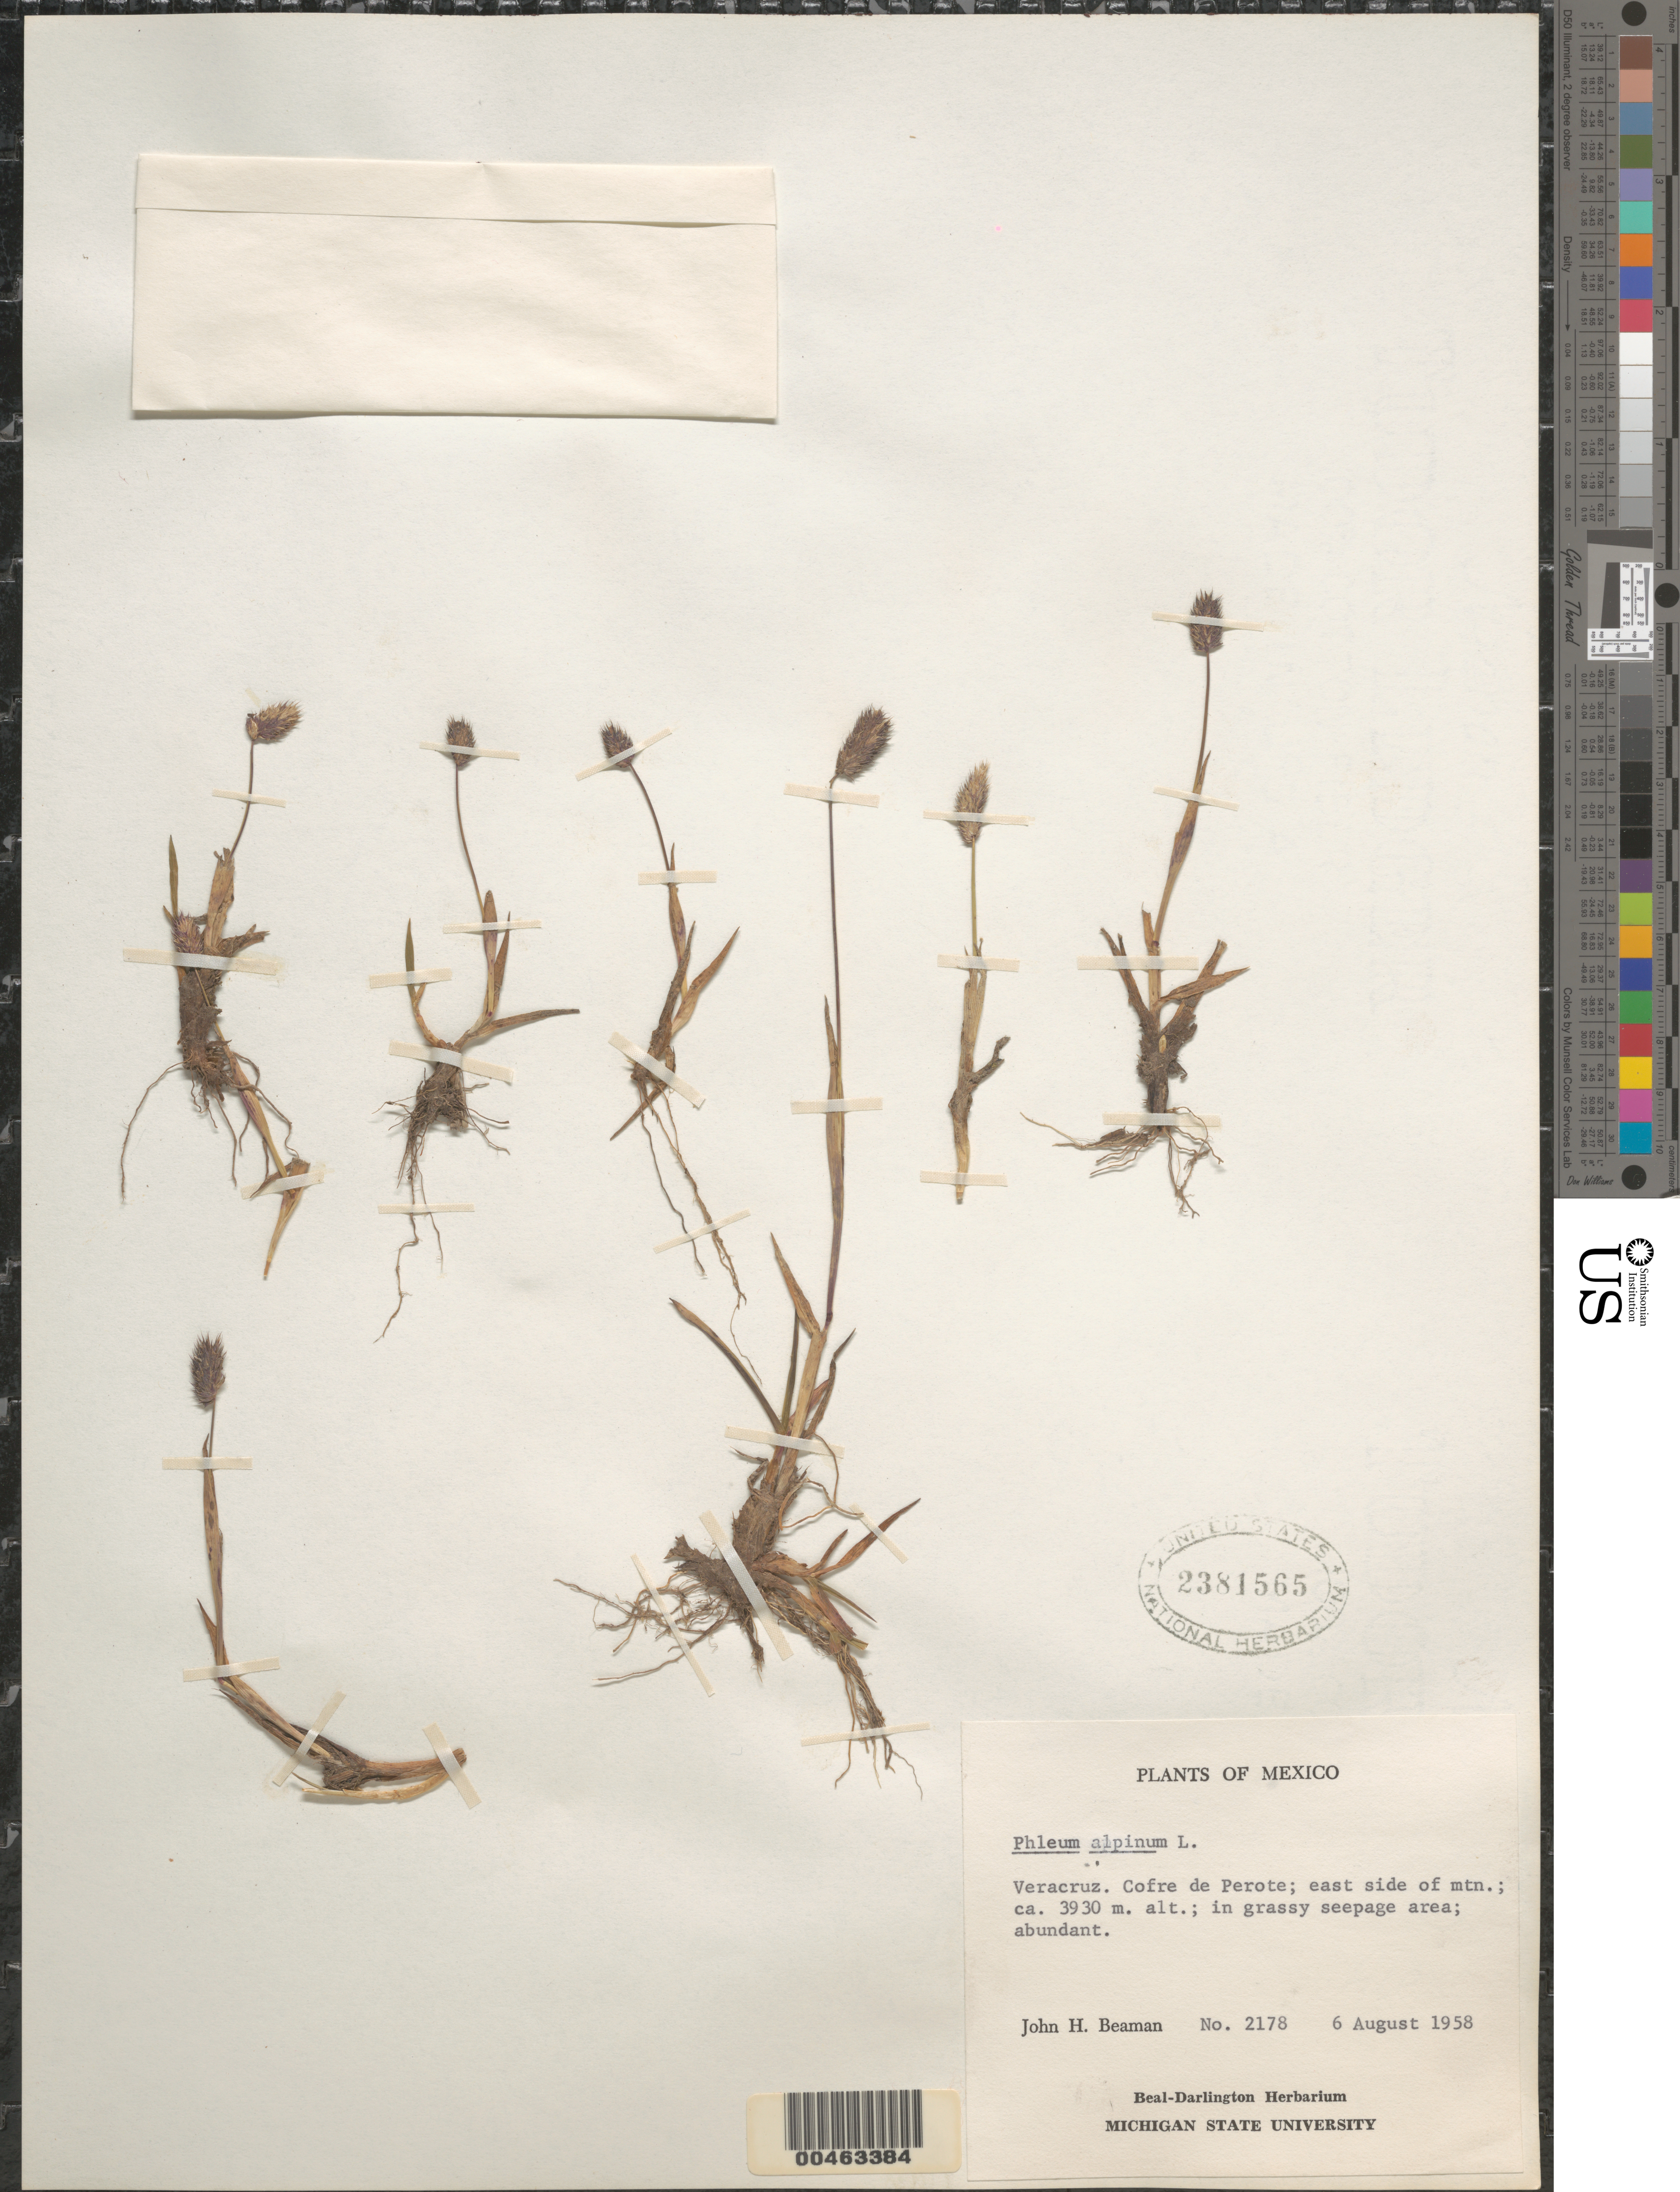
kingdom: Plantae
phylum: Tracheophyta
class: Liliopsida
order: Poales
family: Poaceae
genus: Phleum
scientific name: Phleum alpinum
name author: L.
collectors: J. H. Beaman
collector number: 2178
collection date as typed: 6 Aug 1958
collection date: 1958-08-06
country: Mexico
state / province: Veracruz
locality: Cofre de Perote, E side of mtn.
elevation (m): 3930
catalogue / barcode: US 2381565